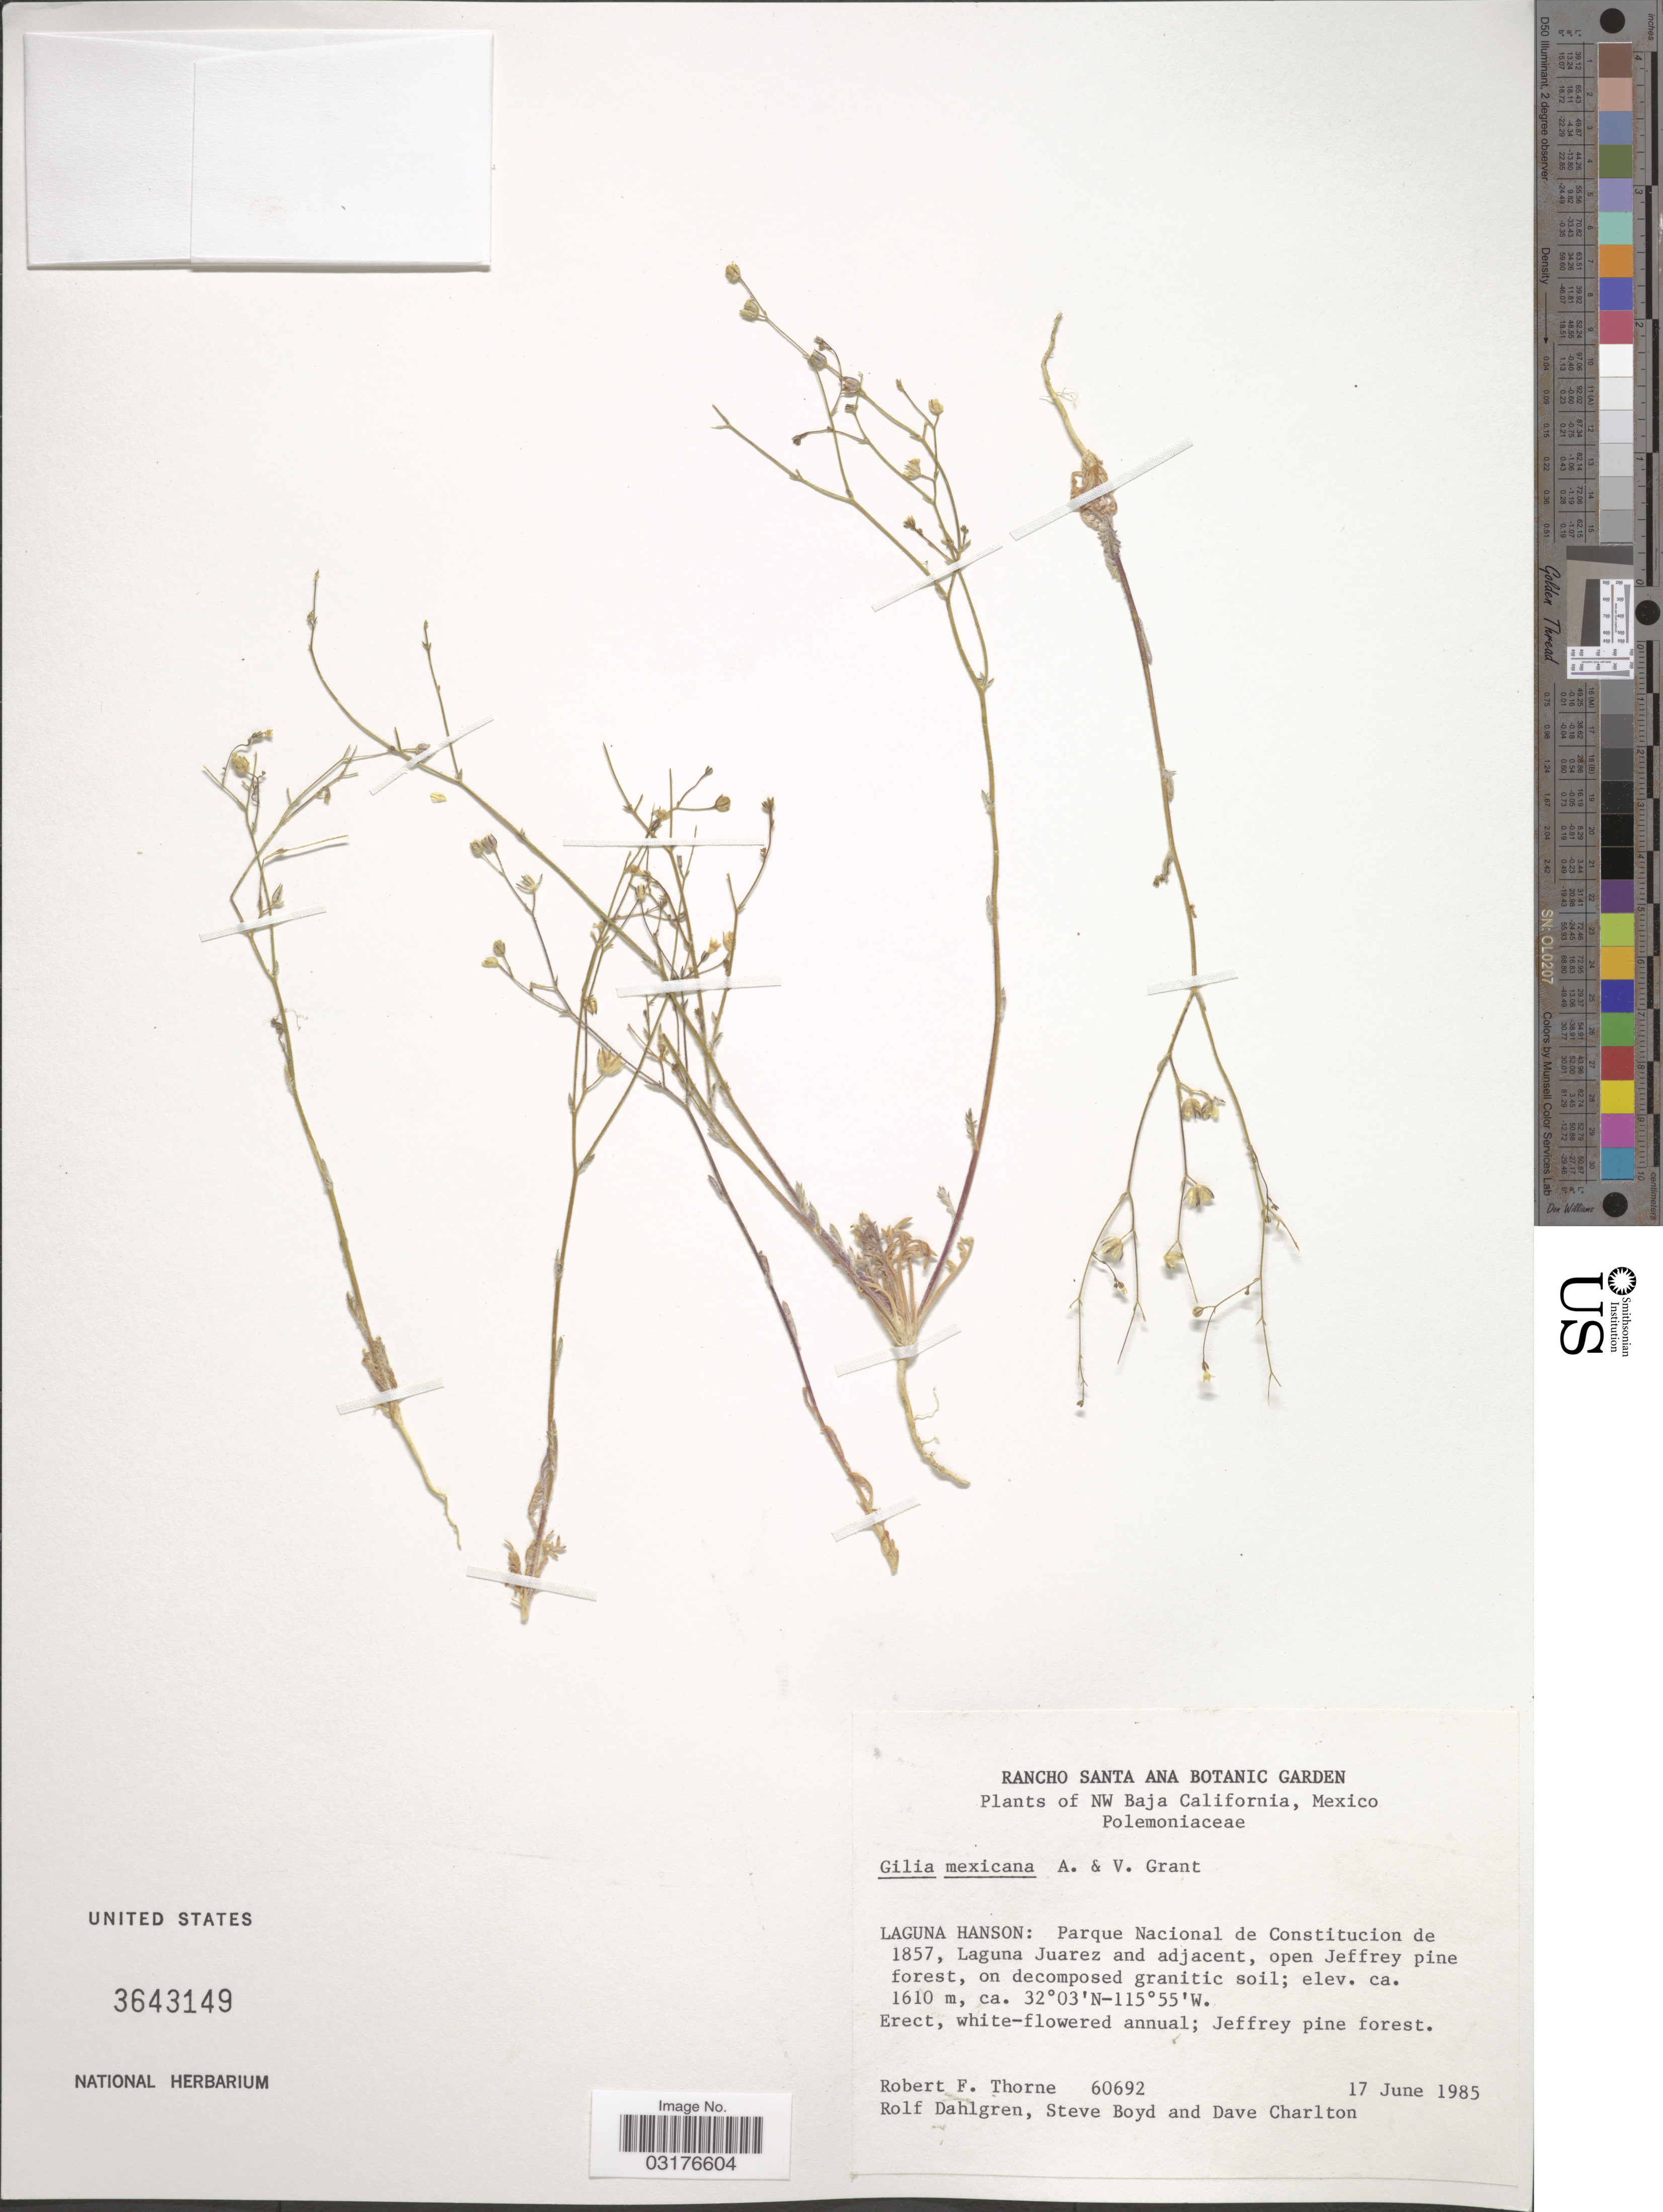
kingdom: Plantae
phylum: Tracheophyta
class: Magnoliopsida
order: Ericales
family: Polemoniaceae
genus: Gilia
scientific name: Gilia mexicana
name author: A.D. Grant & V.E. Grant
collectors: R. F. Thorne, R. Dahlgren, S. Boyd & D. Charlton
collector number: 60692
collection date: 1985-06-17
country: Mexico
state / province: Baja California Norte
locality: NW Baja California. Laguna Hanson: Parque Nacional de Constitucion de 1857, Laguna Juarez and adjacent, open Jeffrey pine forest.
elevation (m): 1610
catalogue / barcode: US 3643149